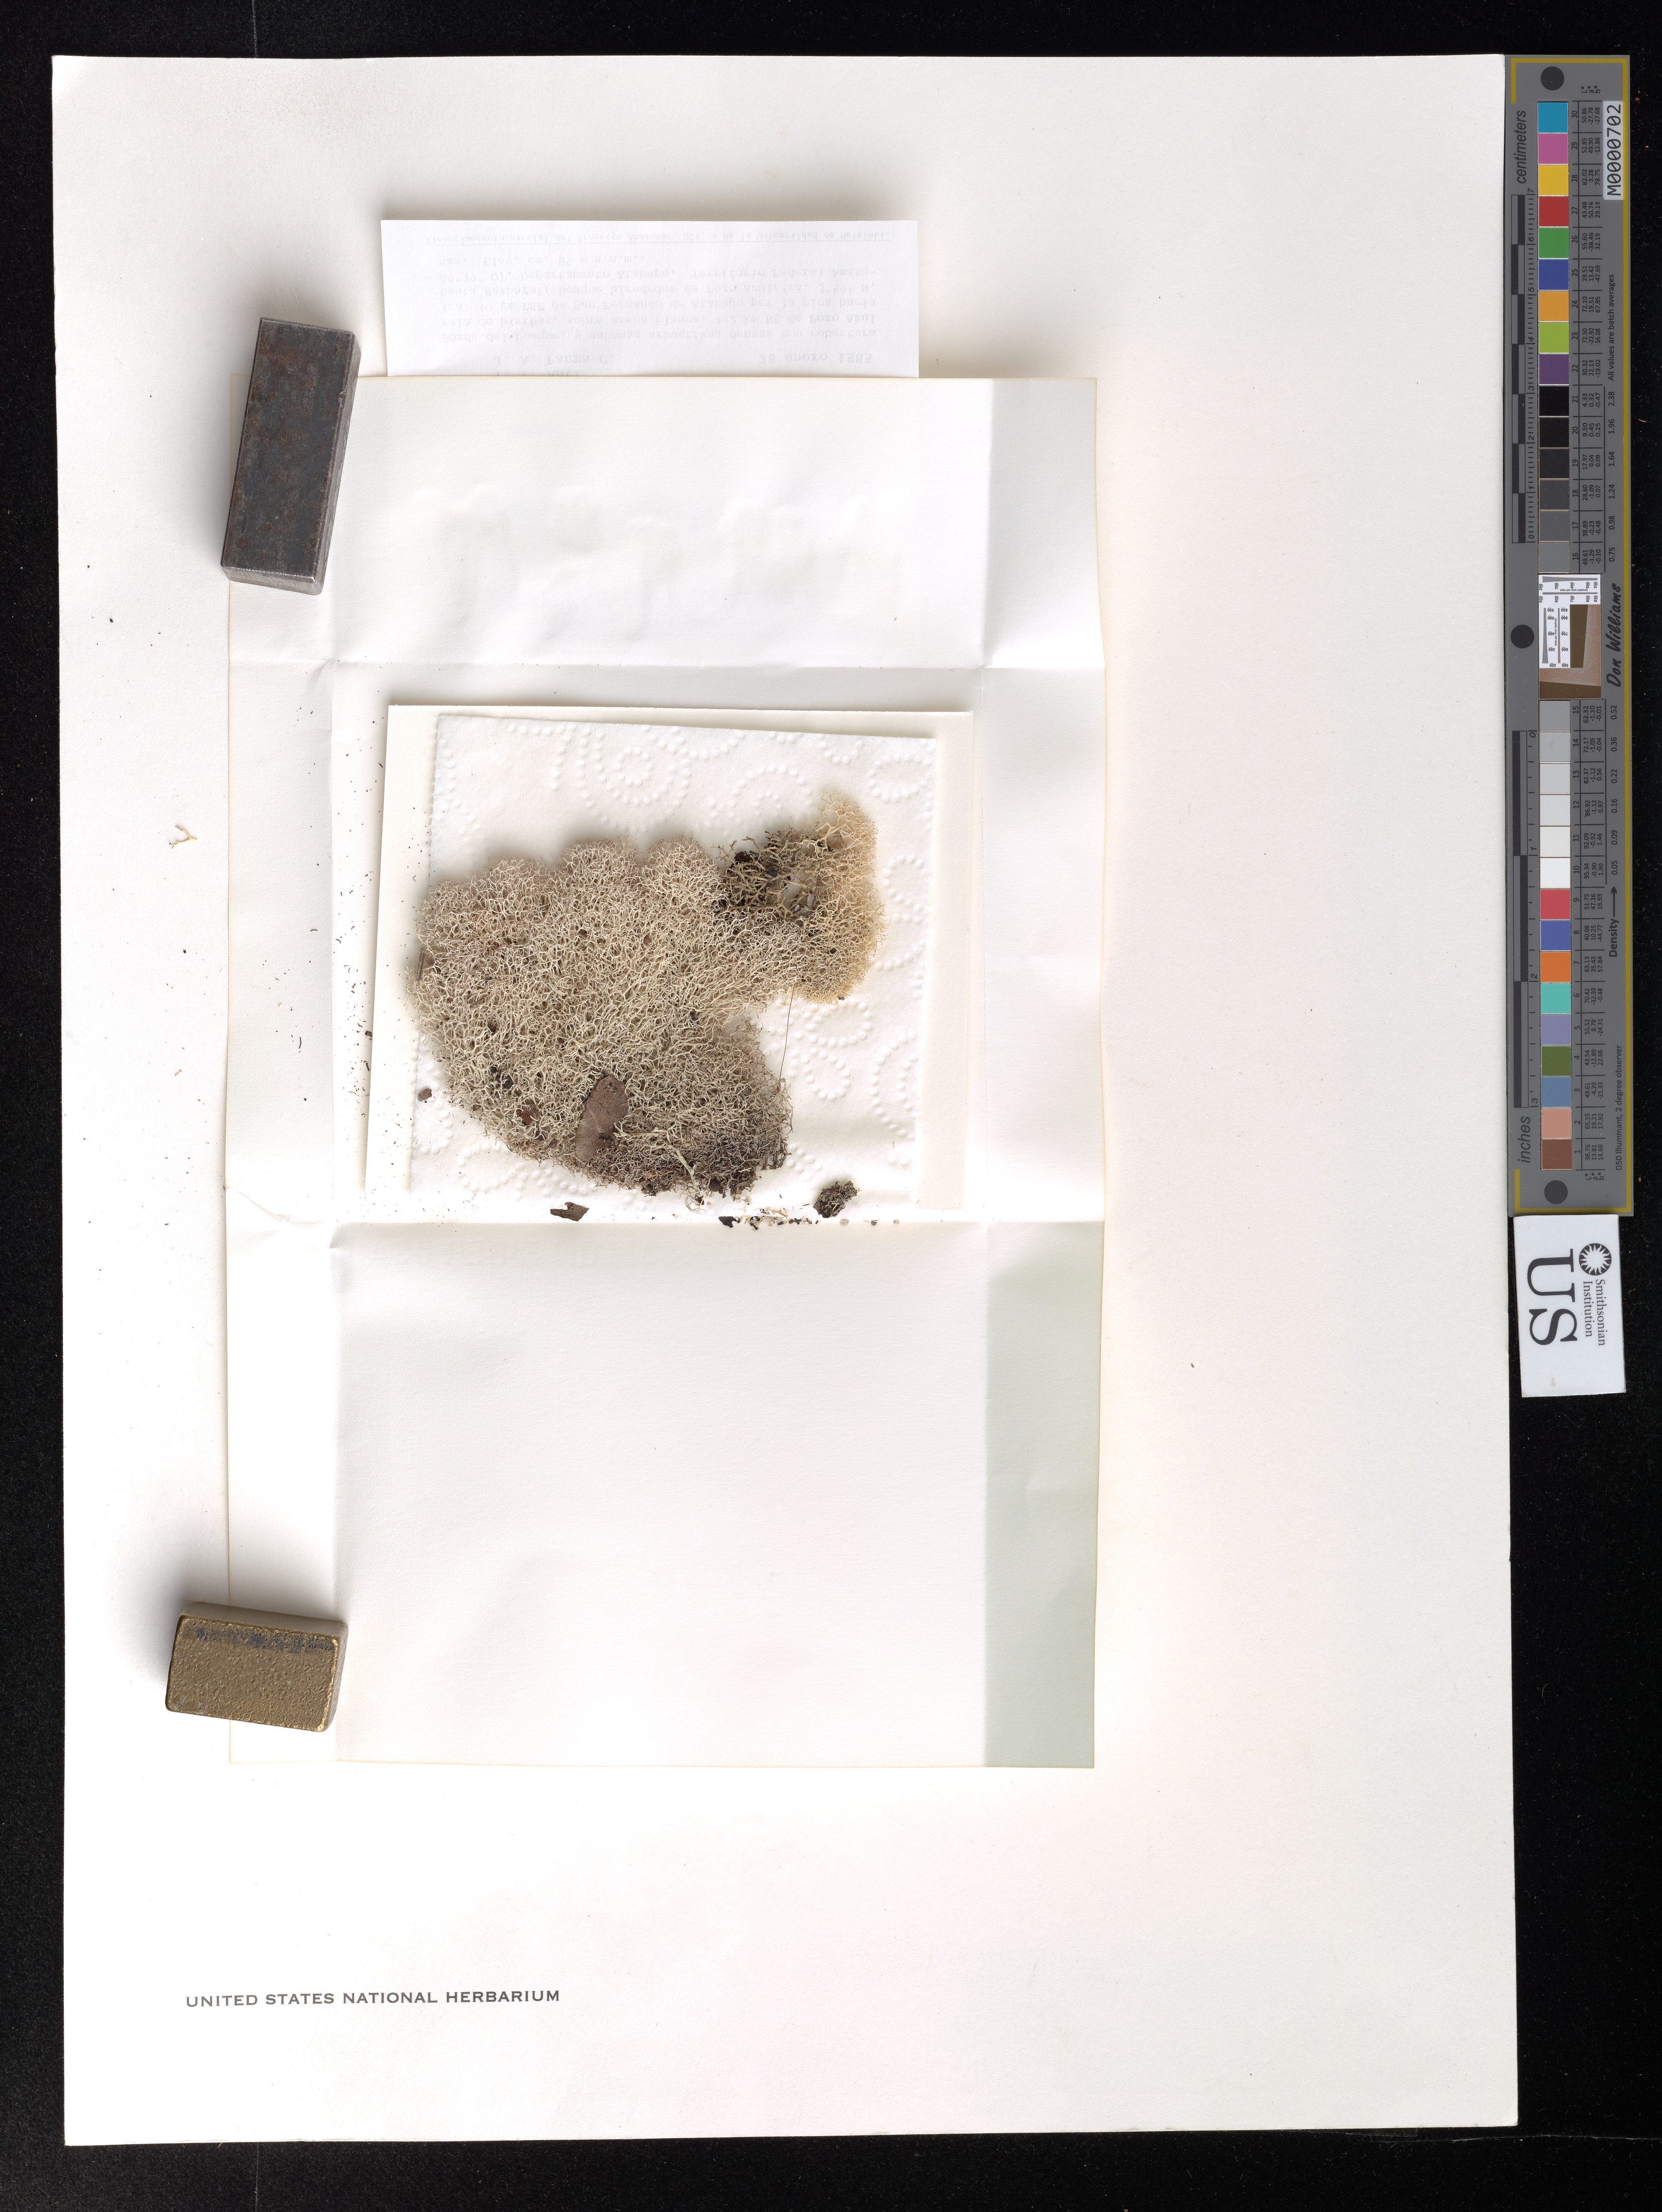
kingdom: Fungi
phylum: Ascomycota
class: Lecanoromycetes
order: Lecanorales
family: Cladoniaceae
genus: Cladonia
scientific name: Cladonia peltastica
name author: (Nyl.) Müll. Arg.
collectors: S. S. Tillett, T. T. Ahti & J. Panza C.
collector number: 124a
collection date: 1985-01-28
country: Venezuela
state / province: Amazonas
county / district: Atabapo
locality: Pozo Azul, 1-2 km NE (ca.10 km ESE de San Fernando de Atabapo por la pica hacia Santa Barbara); bosque alrededor de Pozo Azul.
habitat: Borde del bosque, y sabanas arbustivas densas con cobertura rala de hierbas, sobre arena blanca.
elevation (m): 85